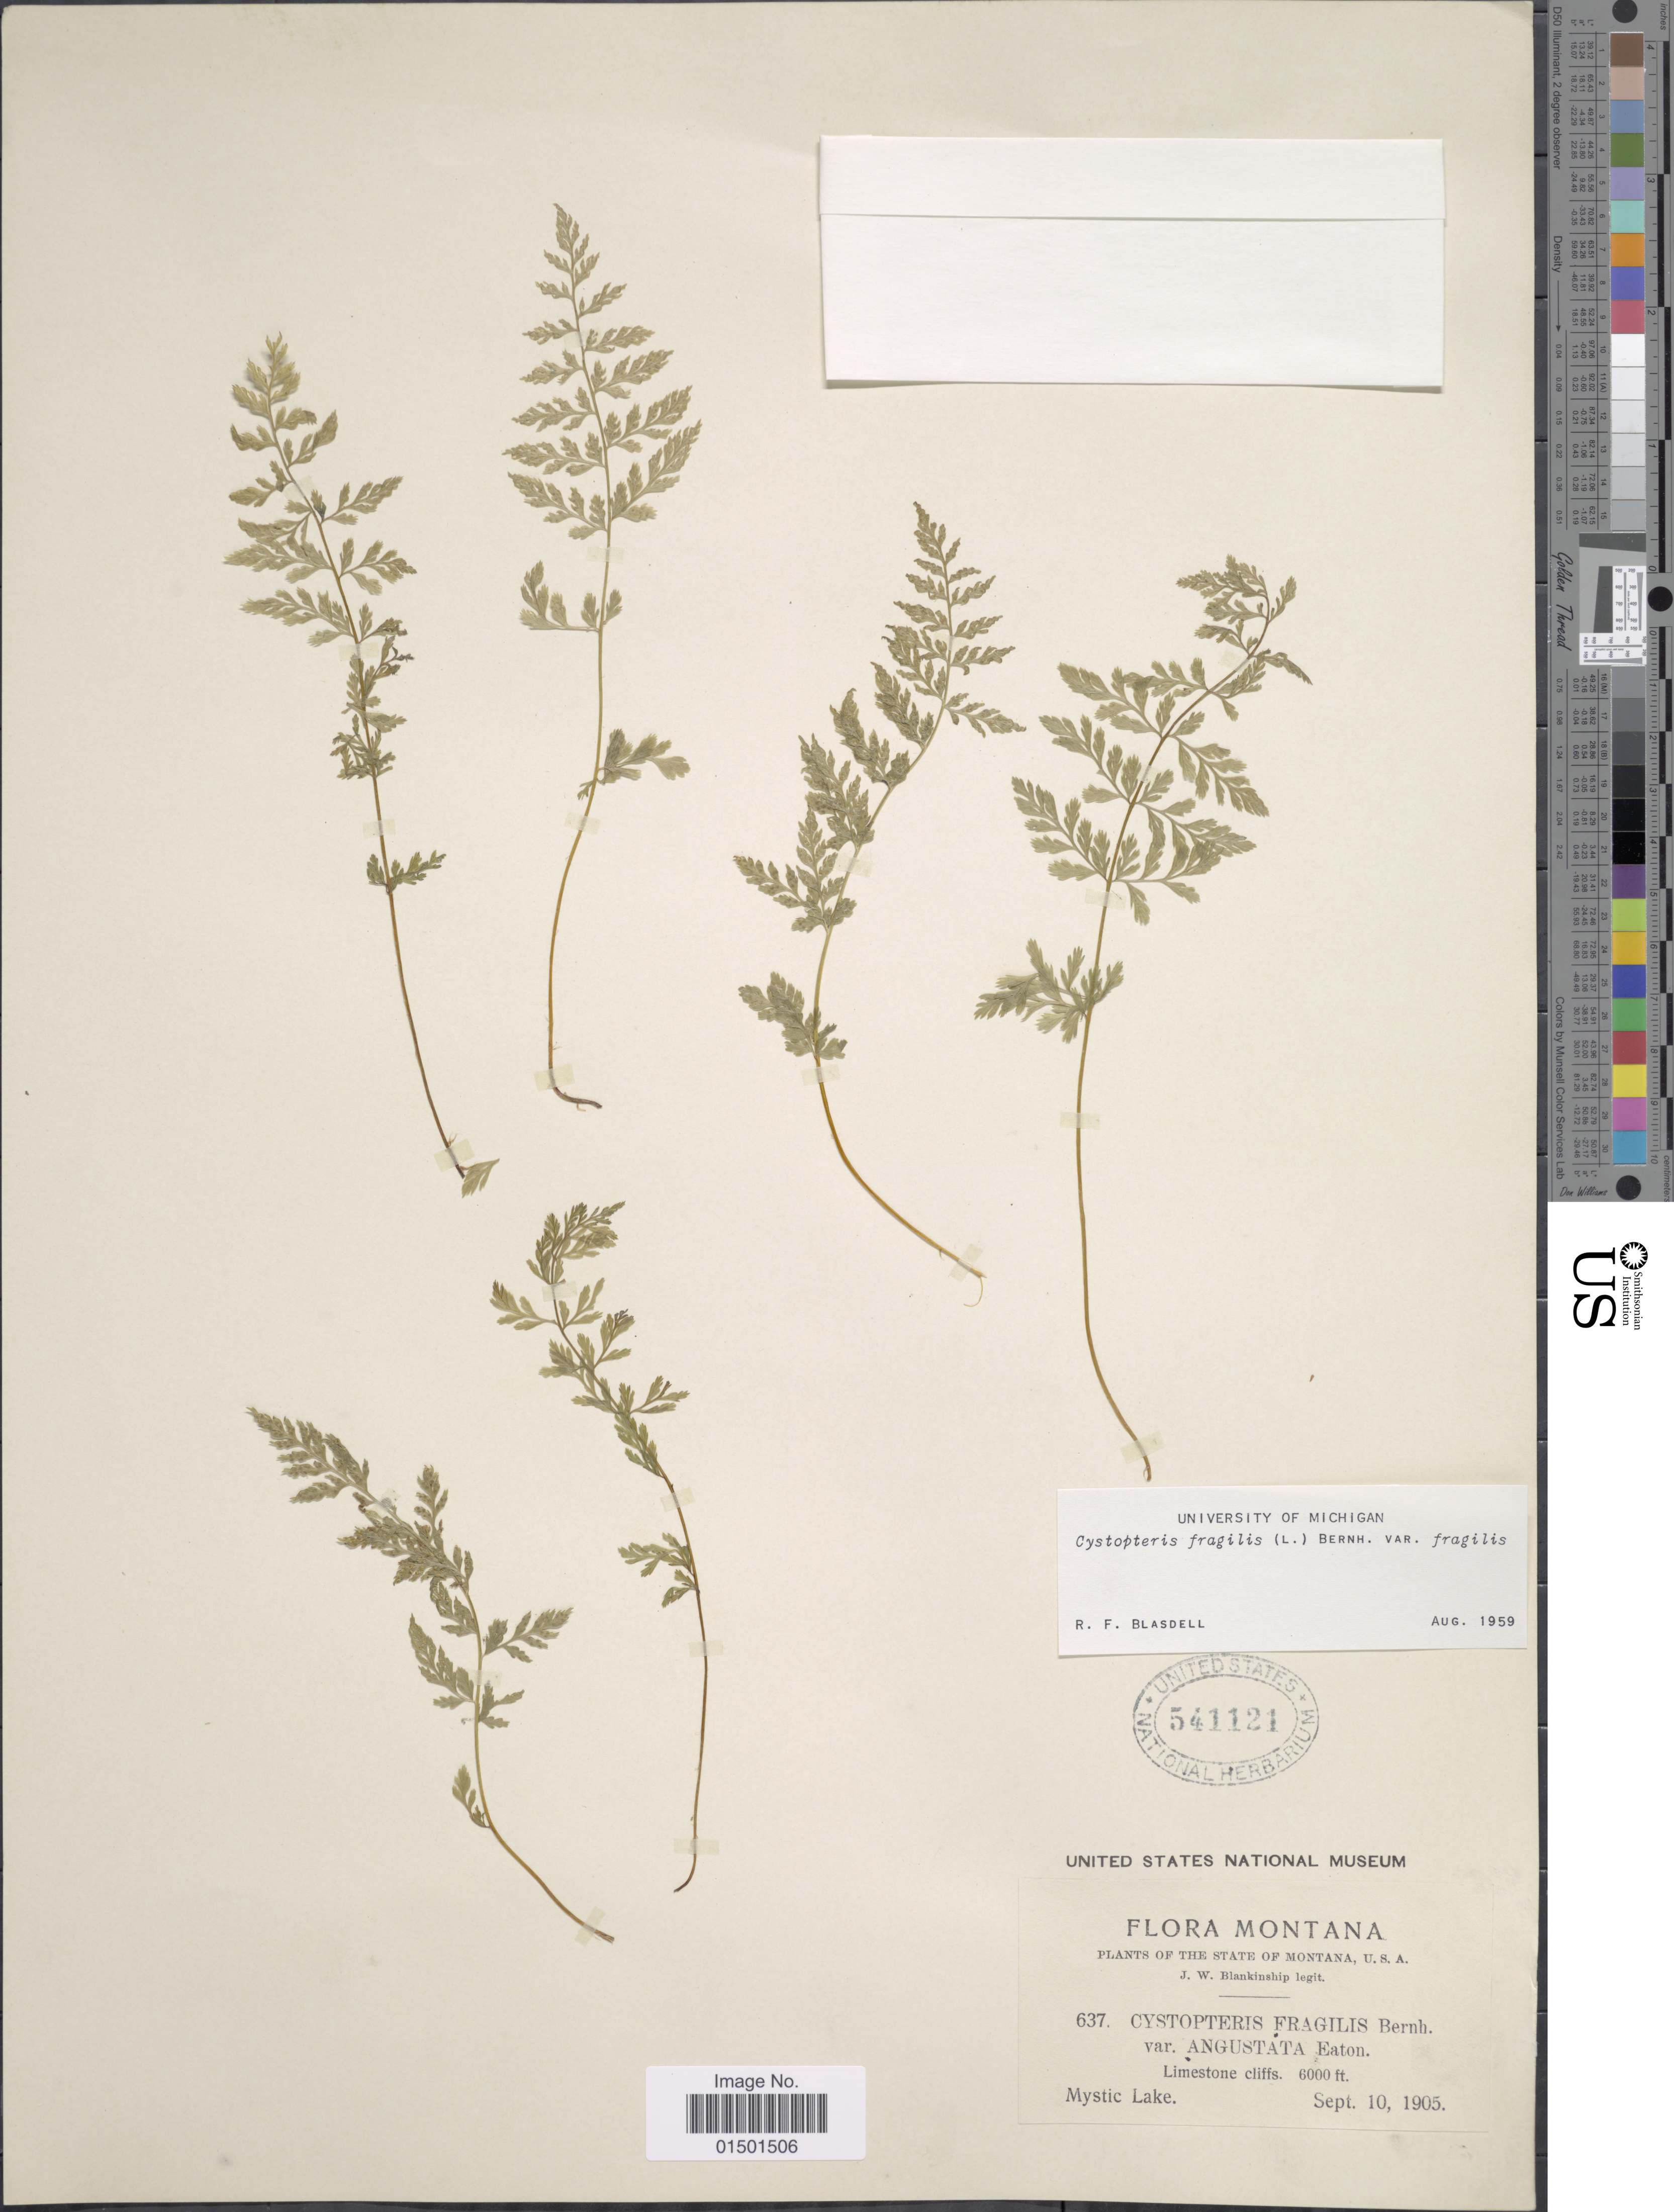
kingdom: Plantae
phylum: Tracheophyta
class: Polypodiopsida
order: Polypodiales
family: Cystopteridaceae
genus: Cystopteris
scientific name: Cystopteris fragilis var. fragilis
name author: (L.) Bernh.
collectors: J. W. Blankinship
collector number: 637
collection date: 1905-09-10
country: United States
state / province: Montana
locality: Limestone cliffs. Mystic Lake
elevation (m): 1829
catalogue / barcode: US 541121